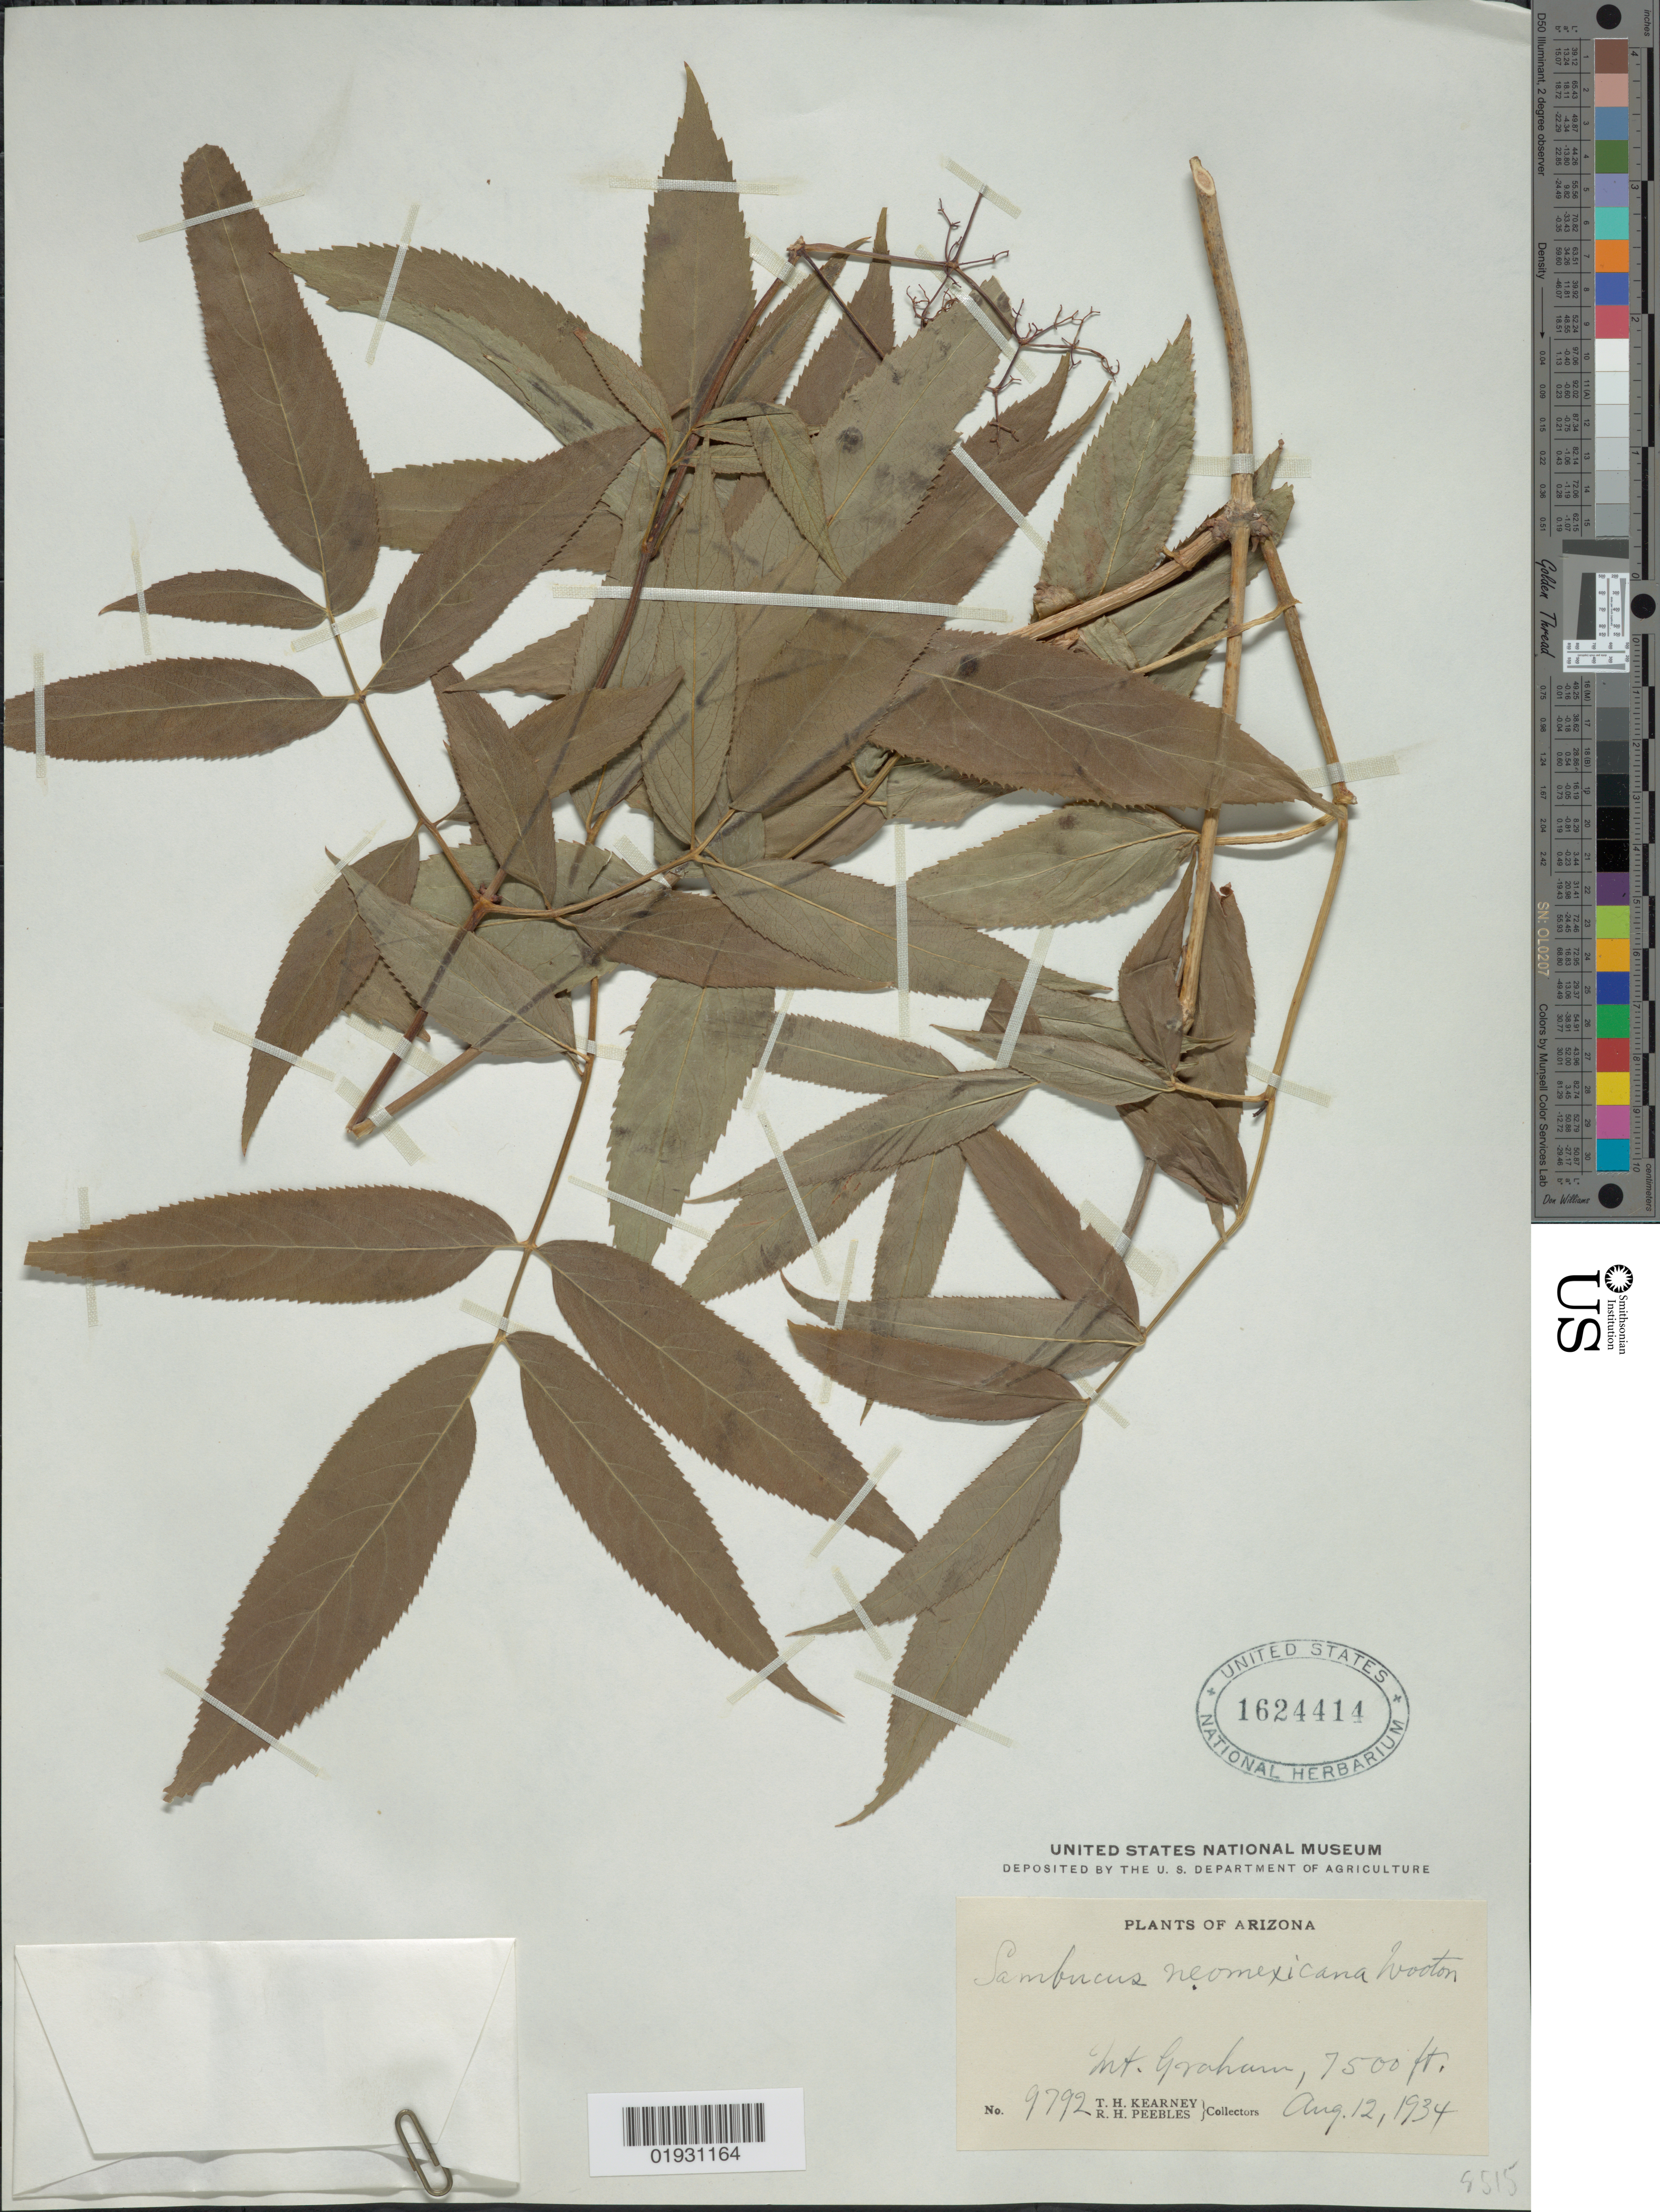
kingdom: Plantae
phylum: Tracheophyta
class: Magnoliopsida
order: Dipsacales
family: Viburnaceae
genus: Sambucus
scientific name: Sambucus neo-mexicana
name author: Wooton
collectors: T. H. Kearney & R. H. Peebles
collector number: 9792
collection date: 1934-08-12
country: United States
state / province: Arizona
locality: Mt. Graham.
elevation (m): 2286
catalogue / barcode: US 1624414